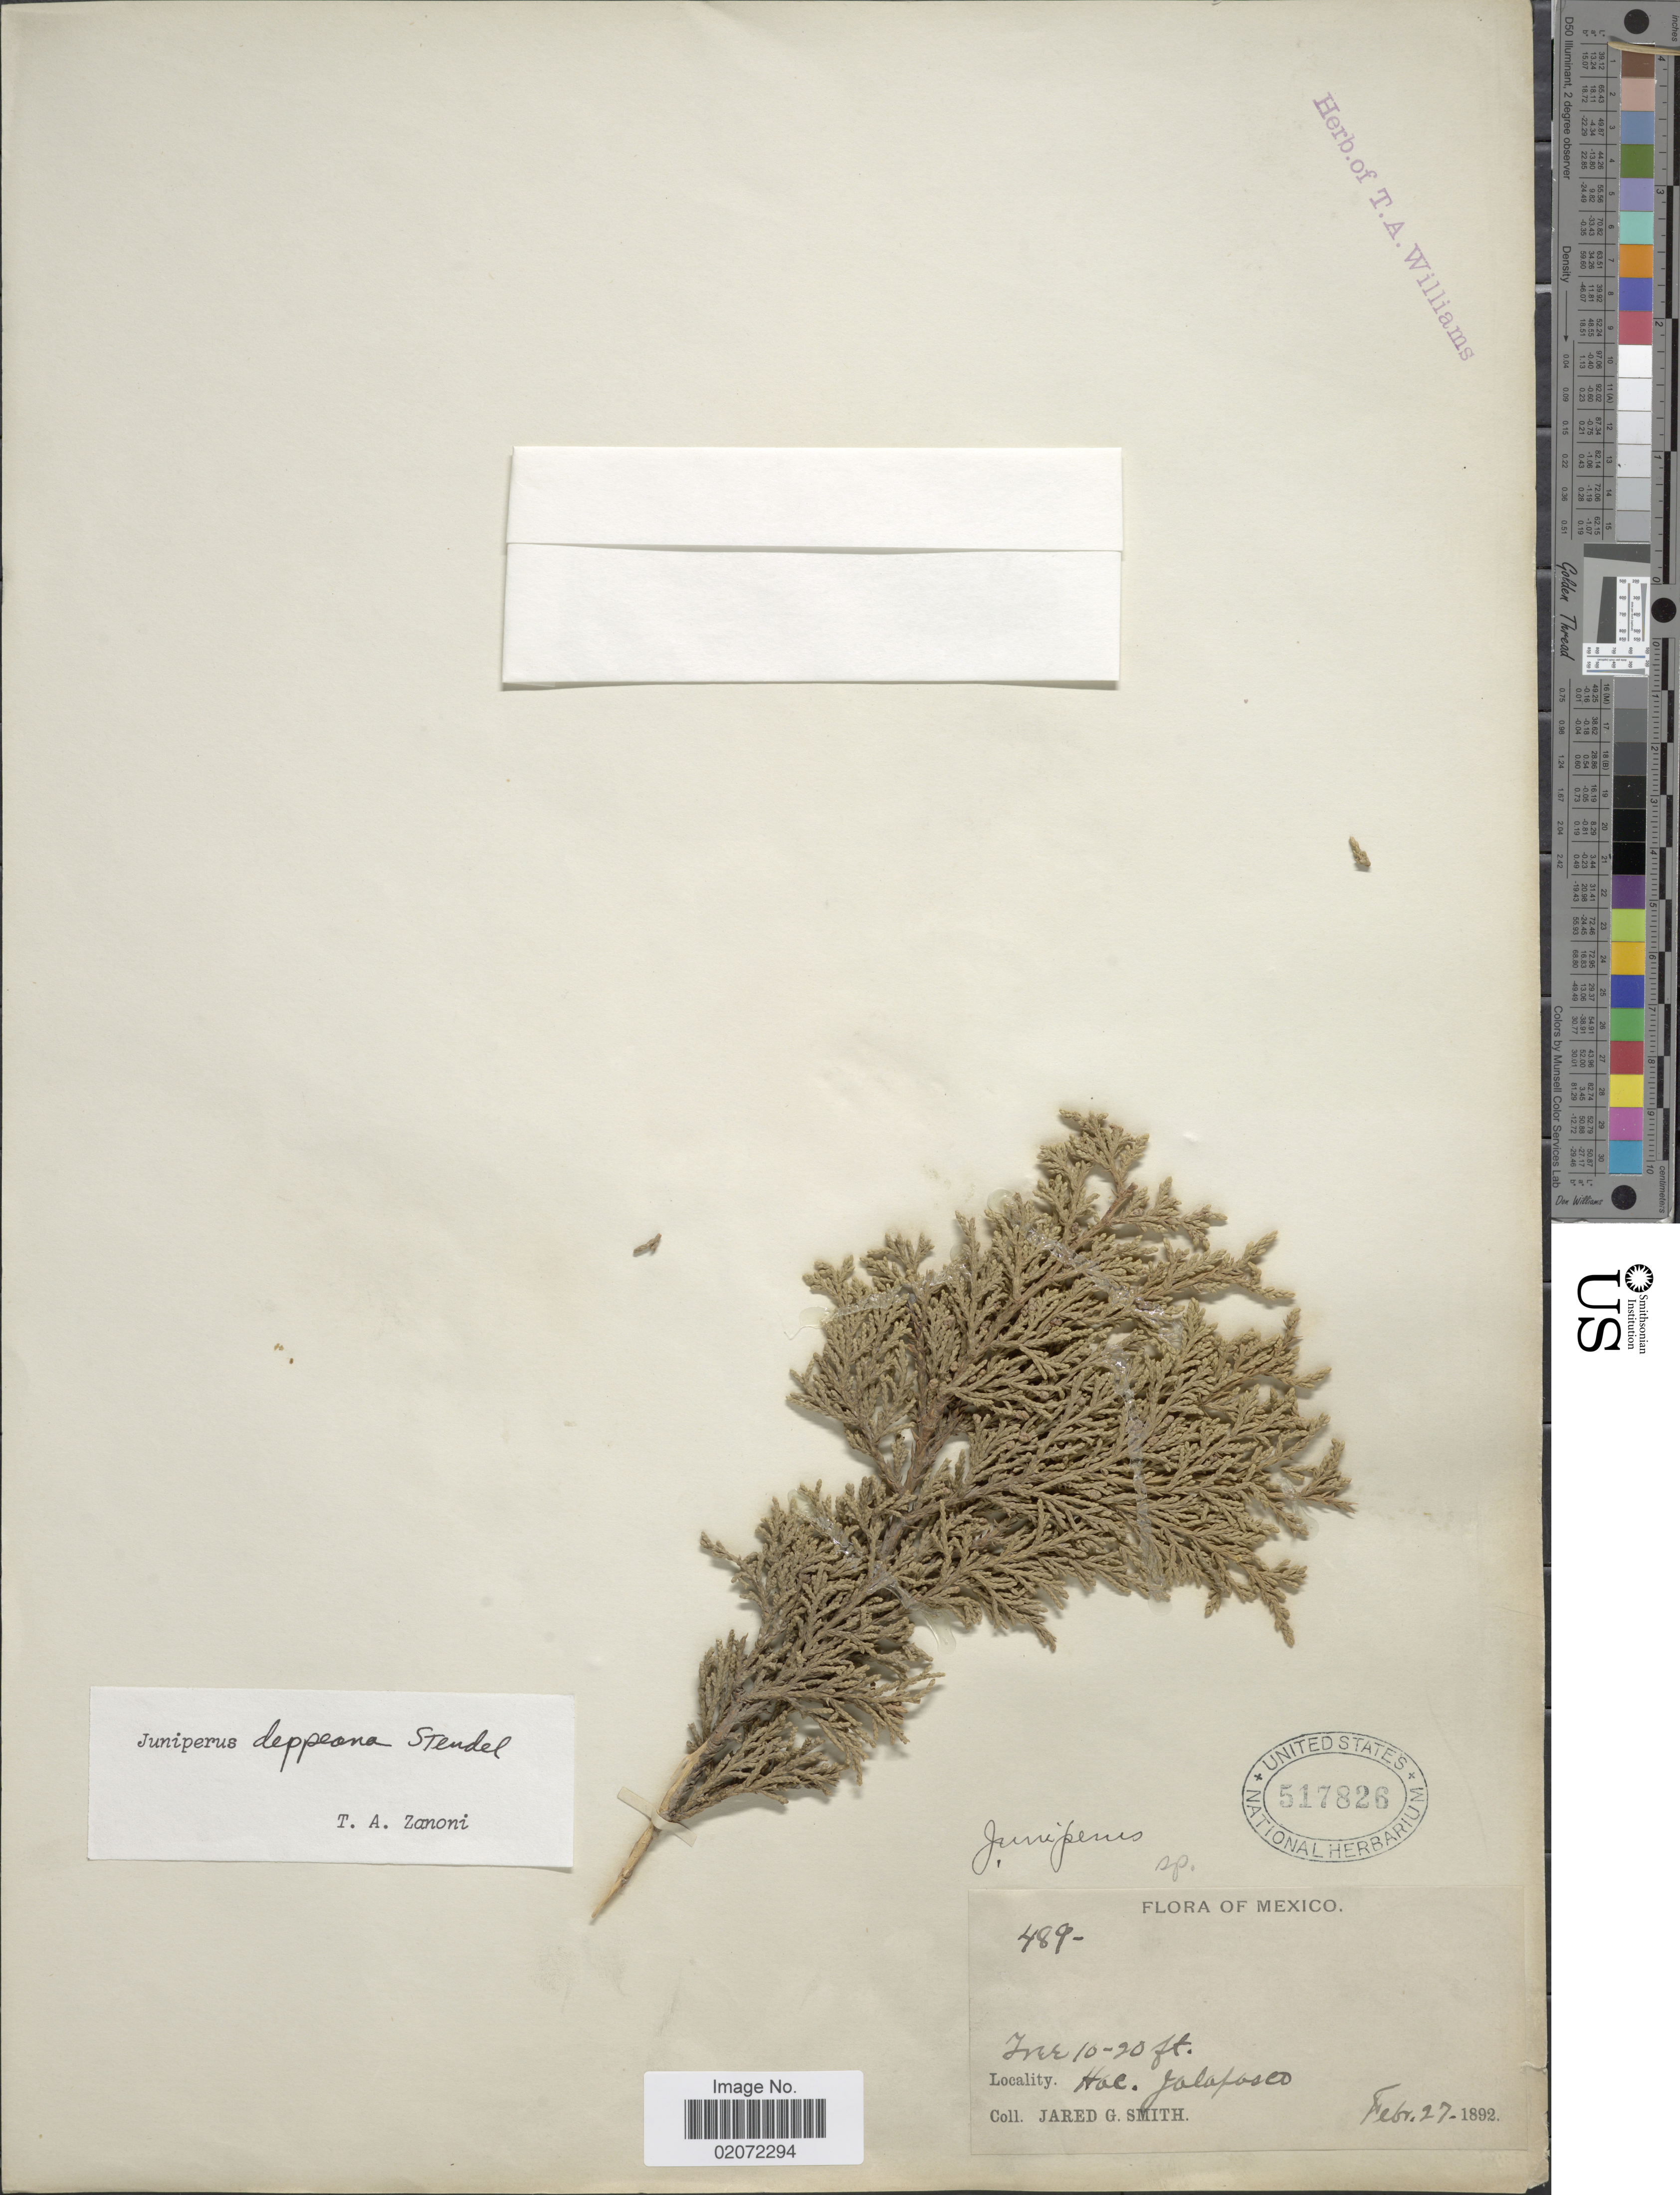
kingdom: Plantae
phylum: Tracheophyta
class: Pinopsida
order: Pinales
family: Cupressaceae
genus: Juniperus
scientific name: Juniperus deppeana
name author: Steud.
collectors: J. G. Smith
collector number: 489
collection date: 1892-02-27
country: Mexico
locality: Hac. Jalapasco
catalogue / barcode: US 517826